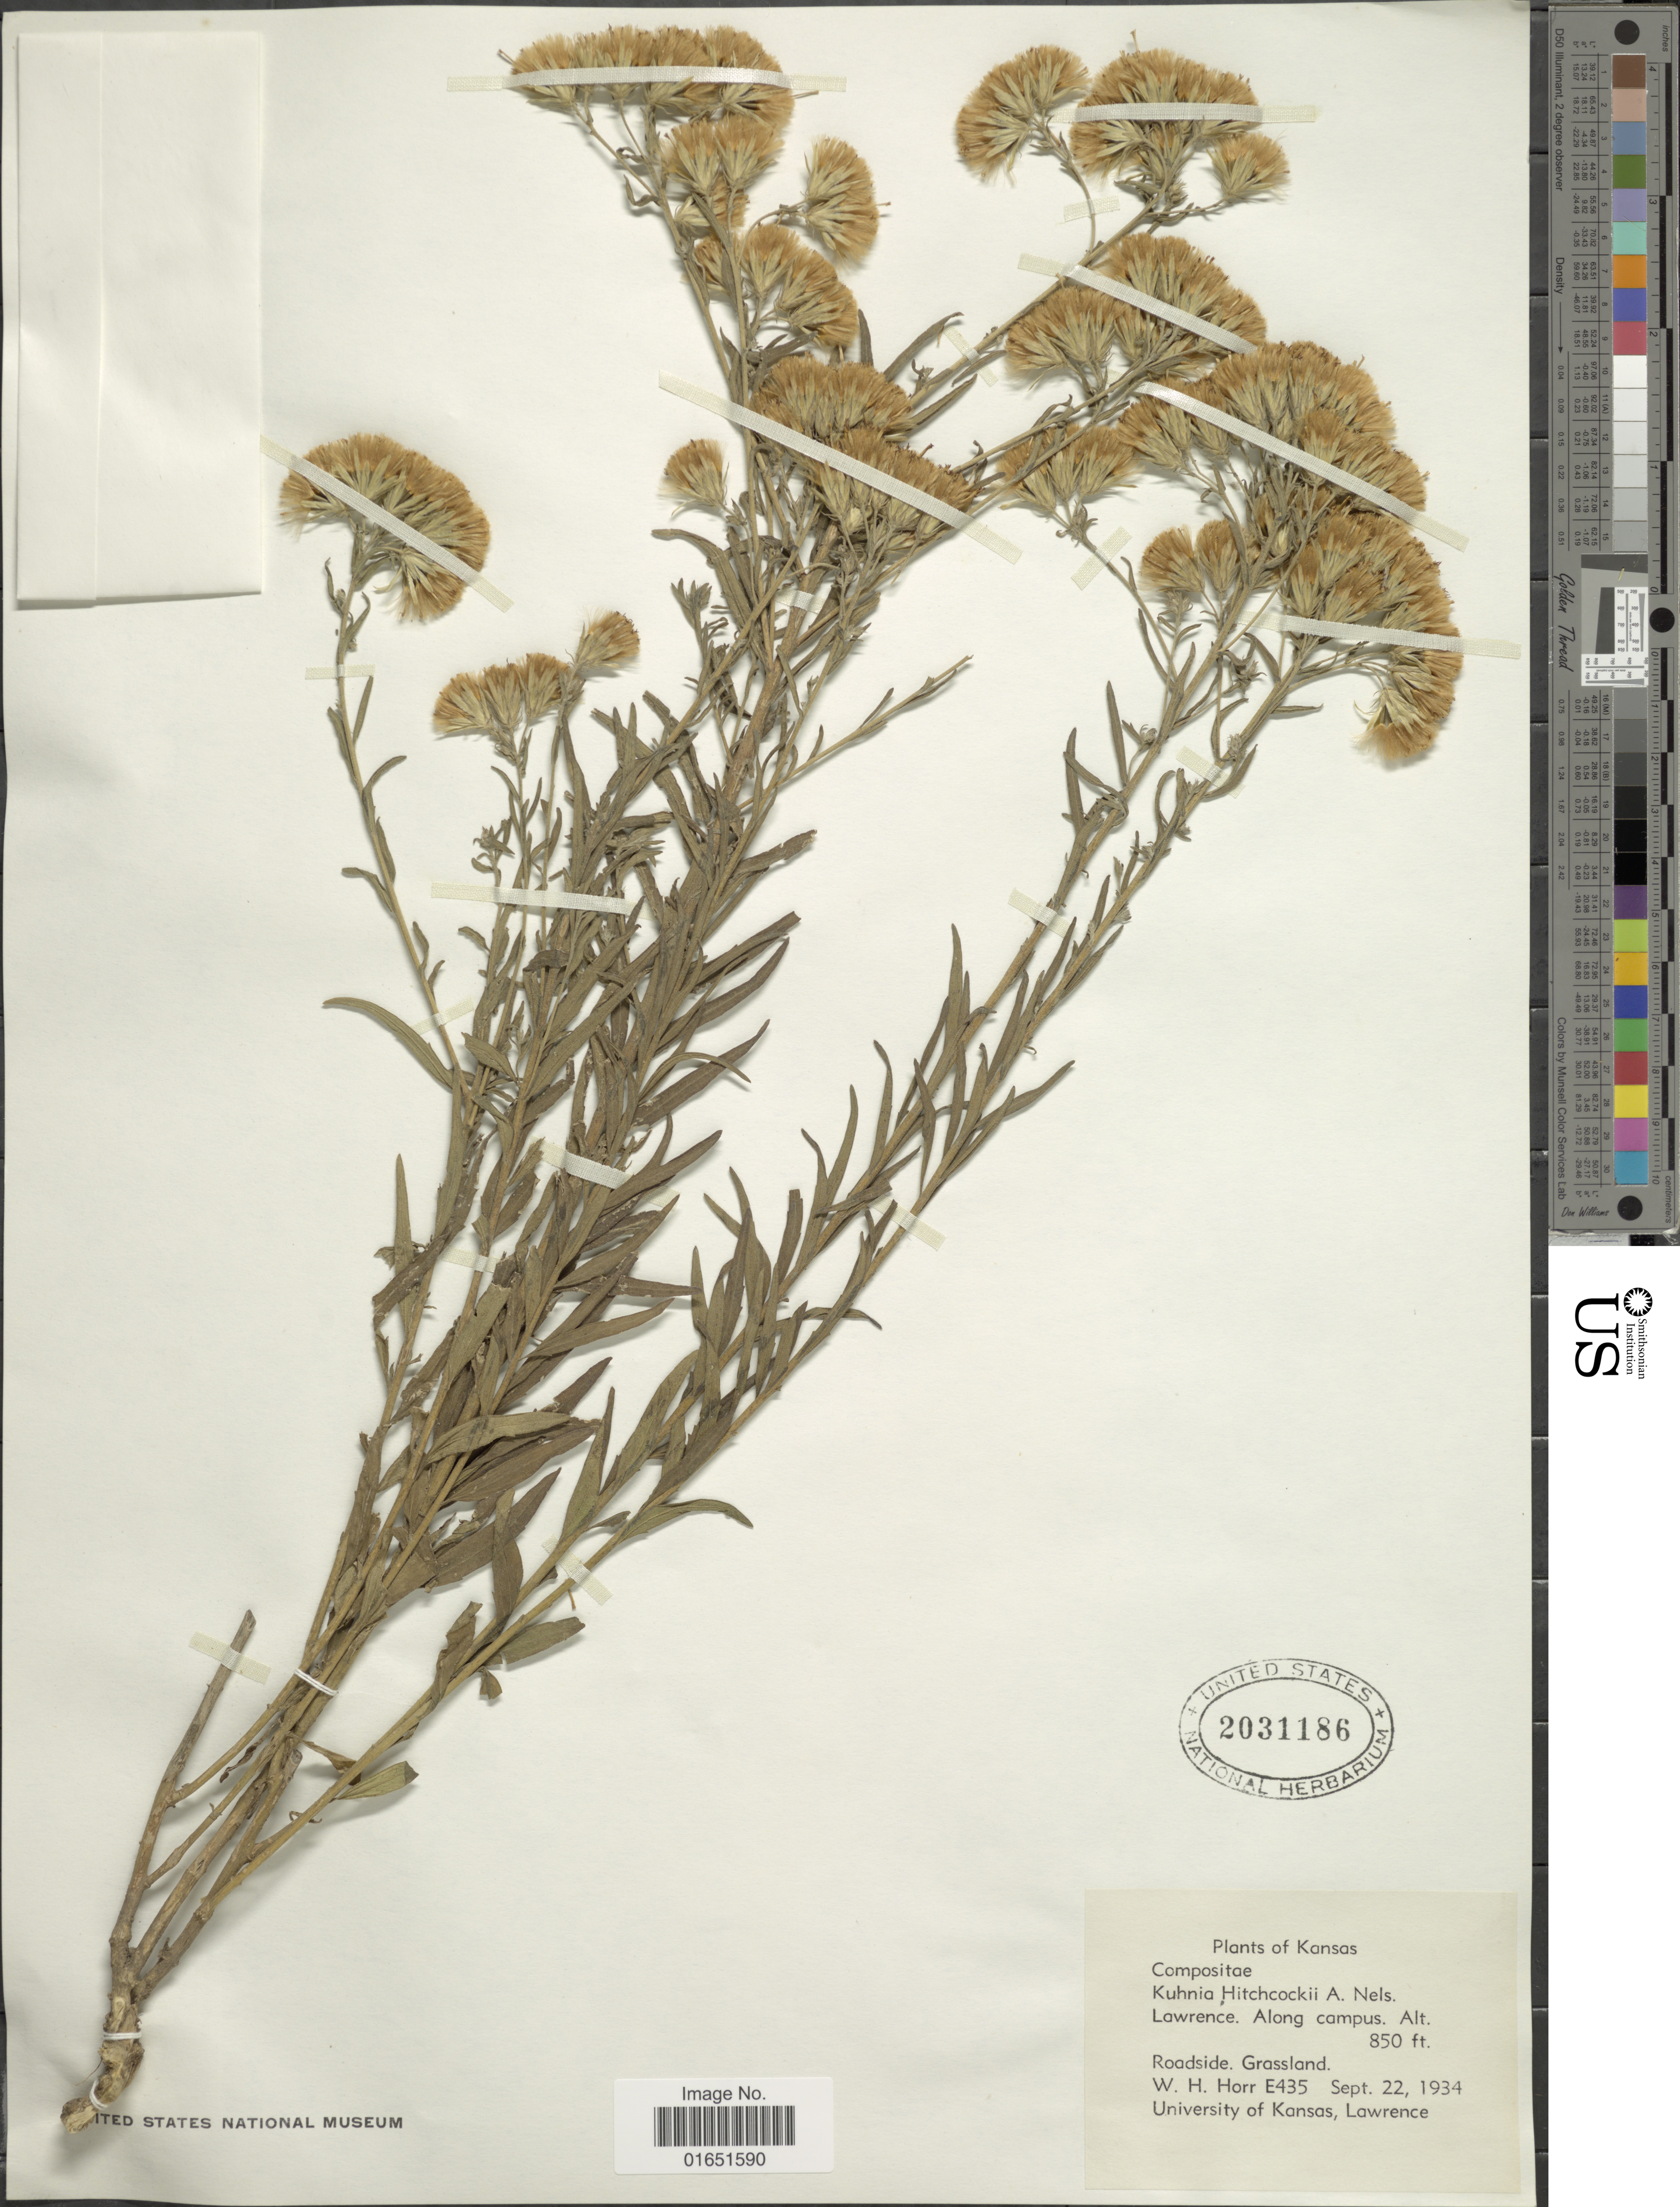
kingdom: Plantae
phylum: Tracheophyta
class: Magnoliopsida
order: Asterales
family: Asteraceae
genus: Brickellia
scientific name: Brickellia sp.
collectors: W. H. Horr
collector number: E435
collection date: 1934-09-22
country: United States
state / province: Arkansas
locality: Lawrence. Along campus. Roadside. Grassland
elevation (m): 259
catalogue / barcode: US 2031186